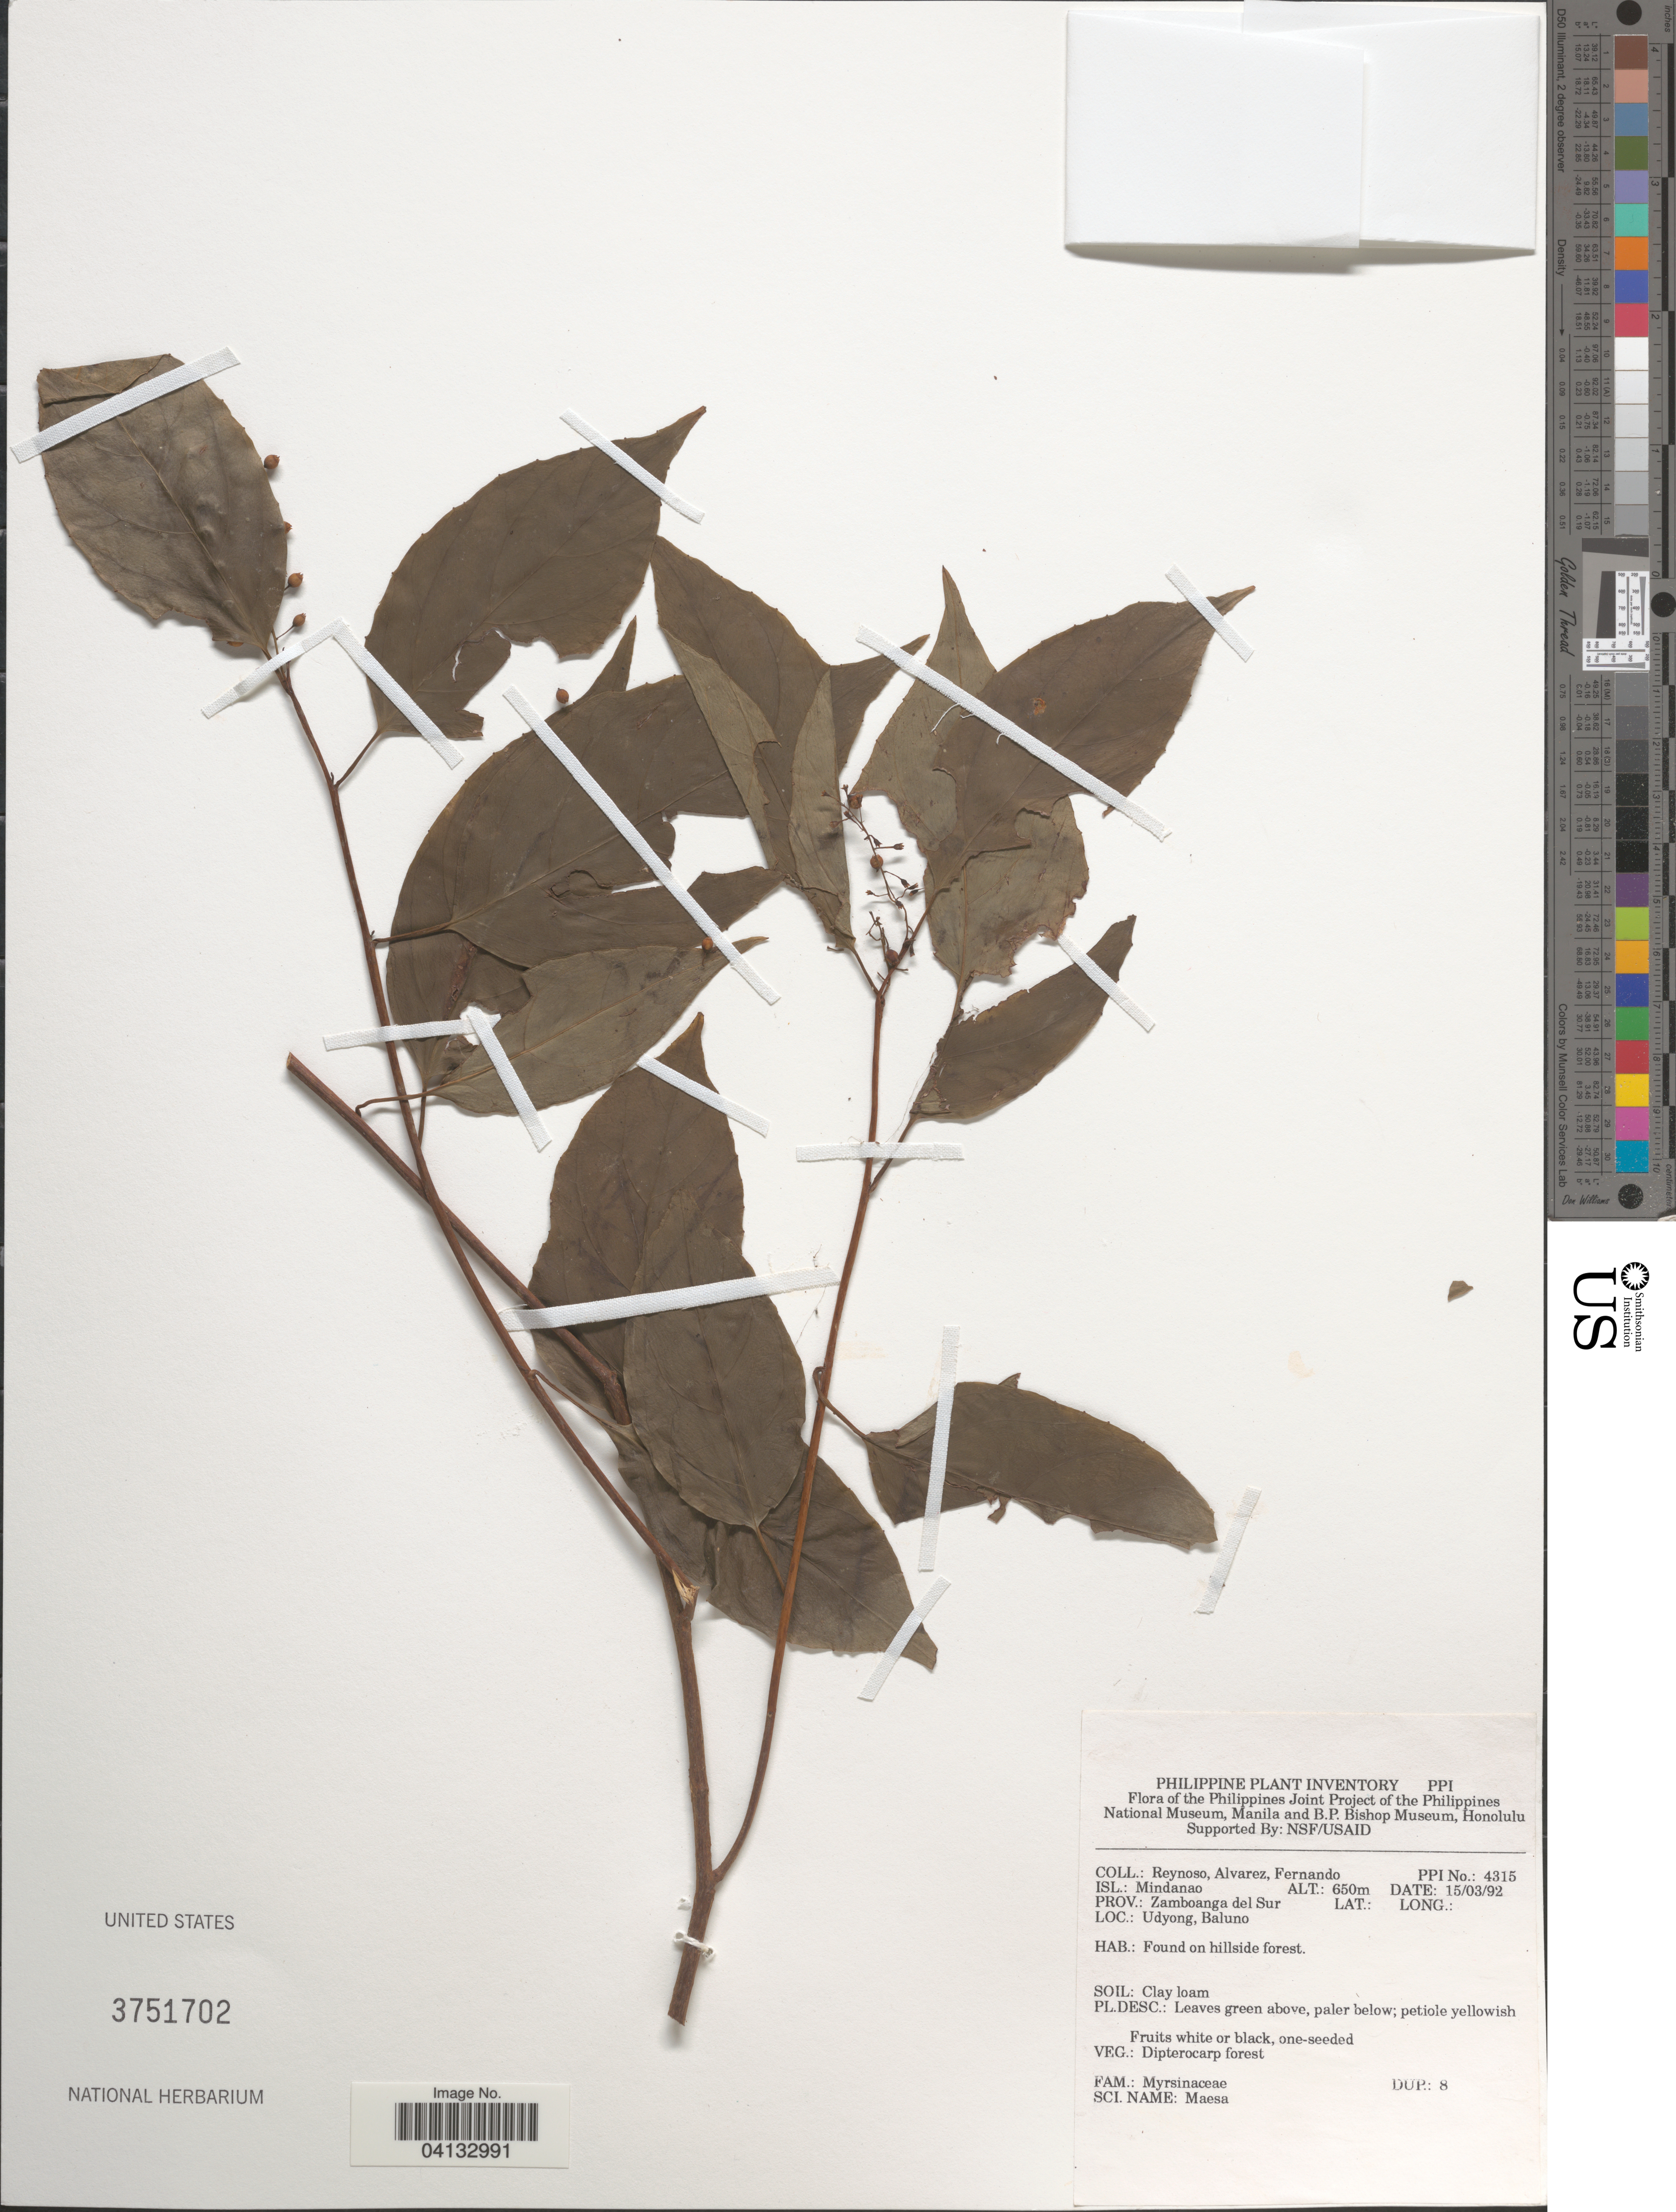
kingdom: Plantae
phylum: Tracheophyta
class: Magnoliopsida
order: Ericales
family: Primulaceae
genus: Maesa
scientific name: Maesa sp.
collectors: E. Reynoso, -- Alvarez & -- Fernando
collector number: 4315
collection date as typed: Transcribed d/m/y: 15/3/92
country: Philippines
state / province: Zamboanga Peninsula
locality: Isl.: Mindanao. Prov.: Zamboanga del Sur. Udyong, Baluno.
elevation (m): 650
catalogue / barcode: US 3751702